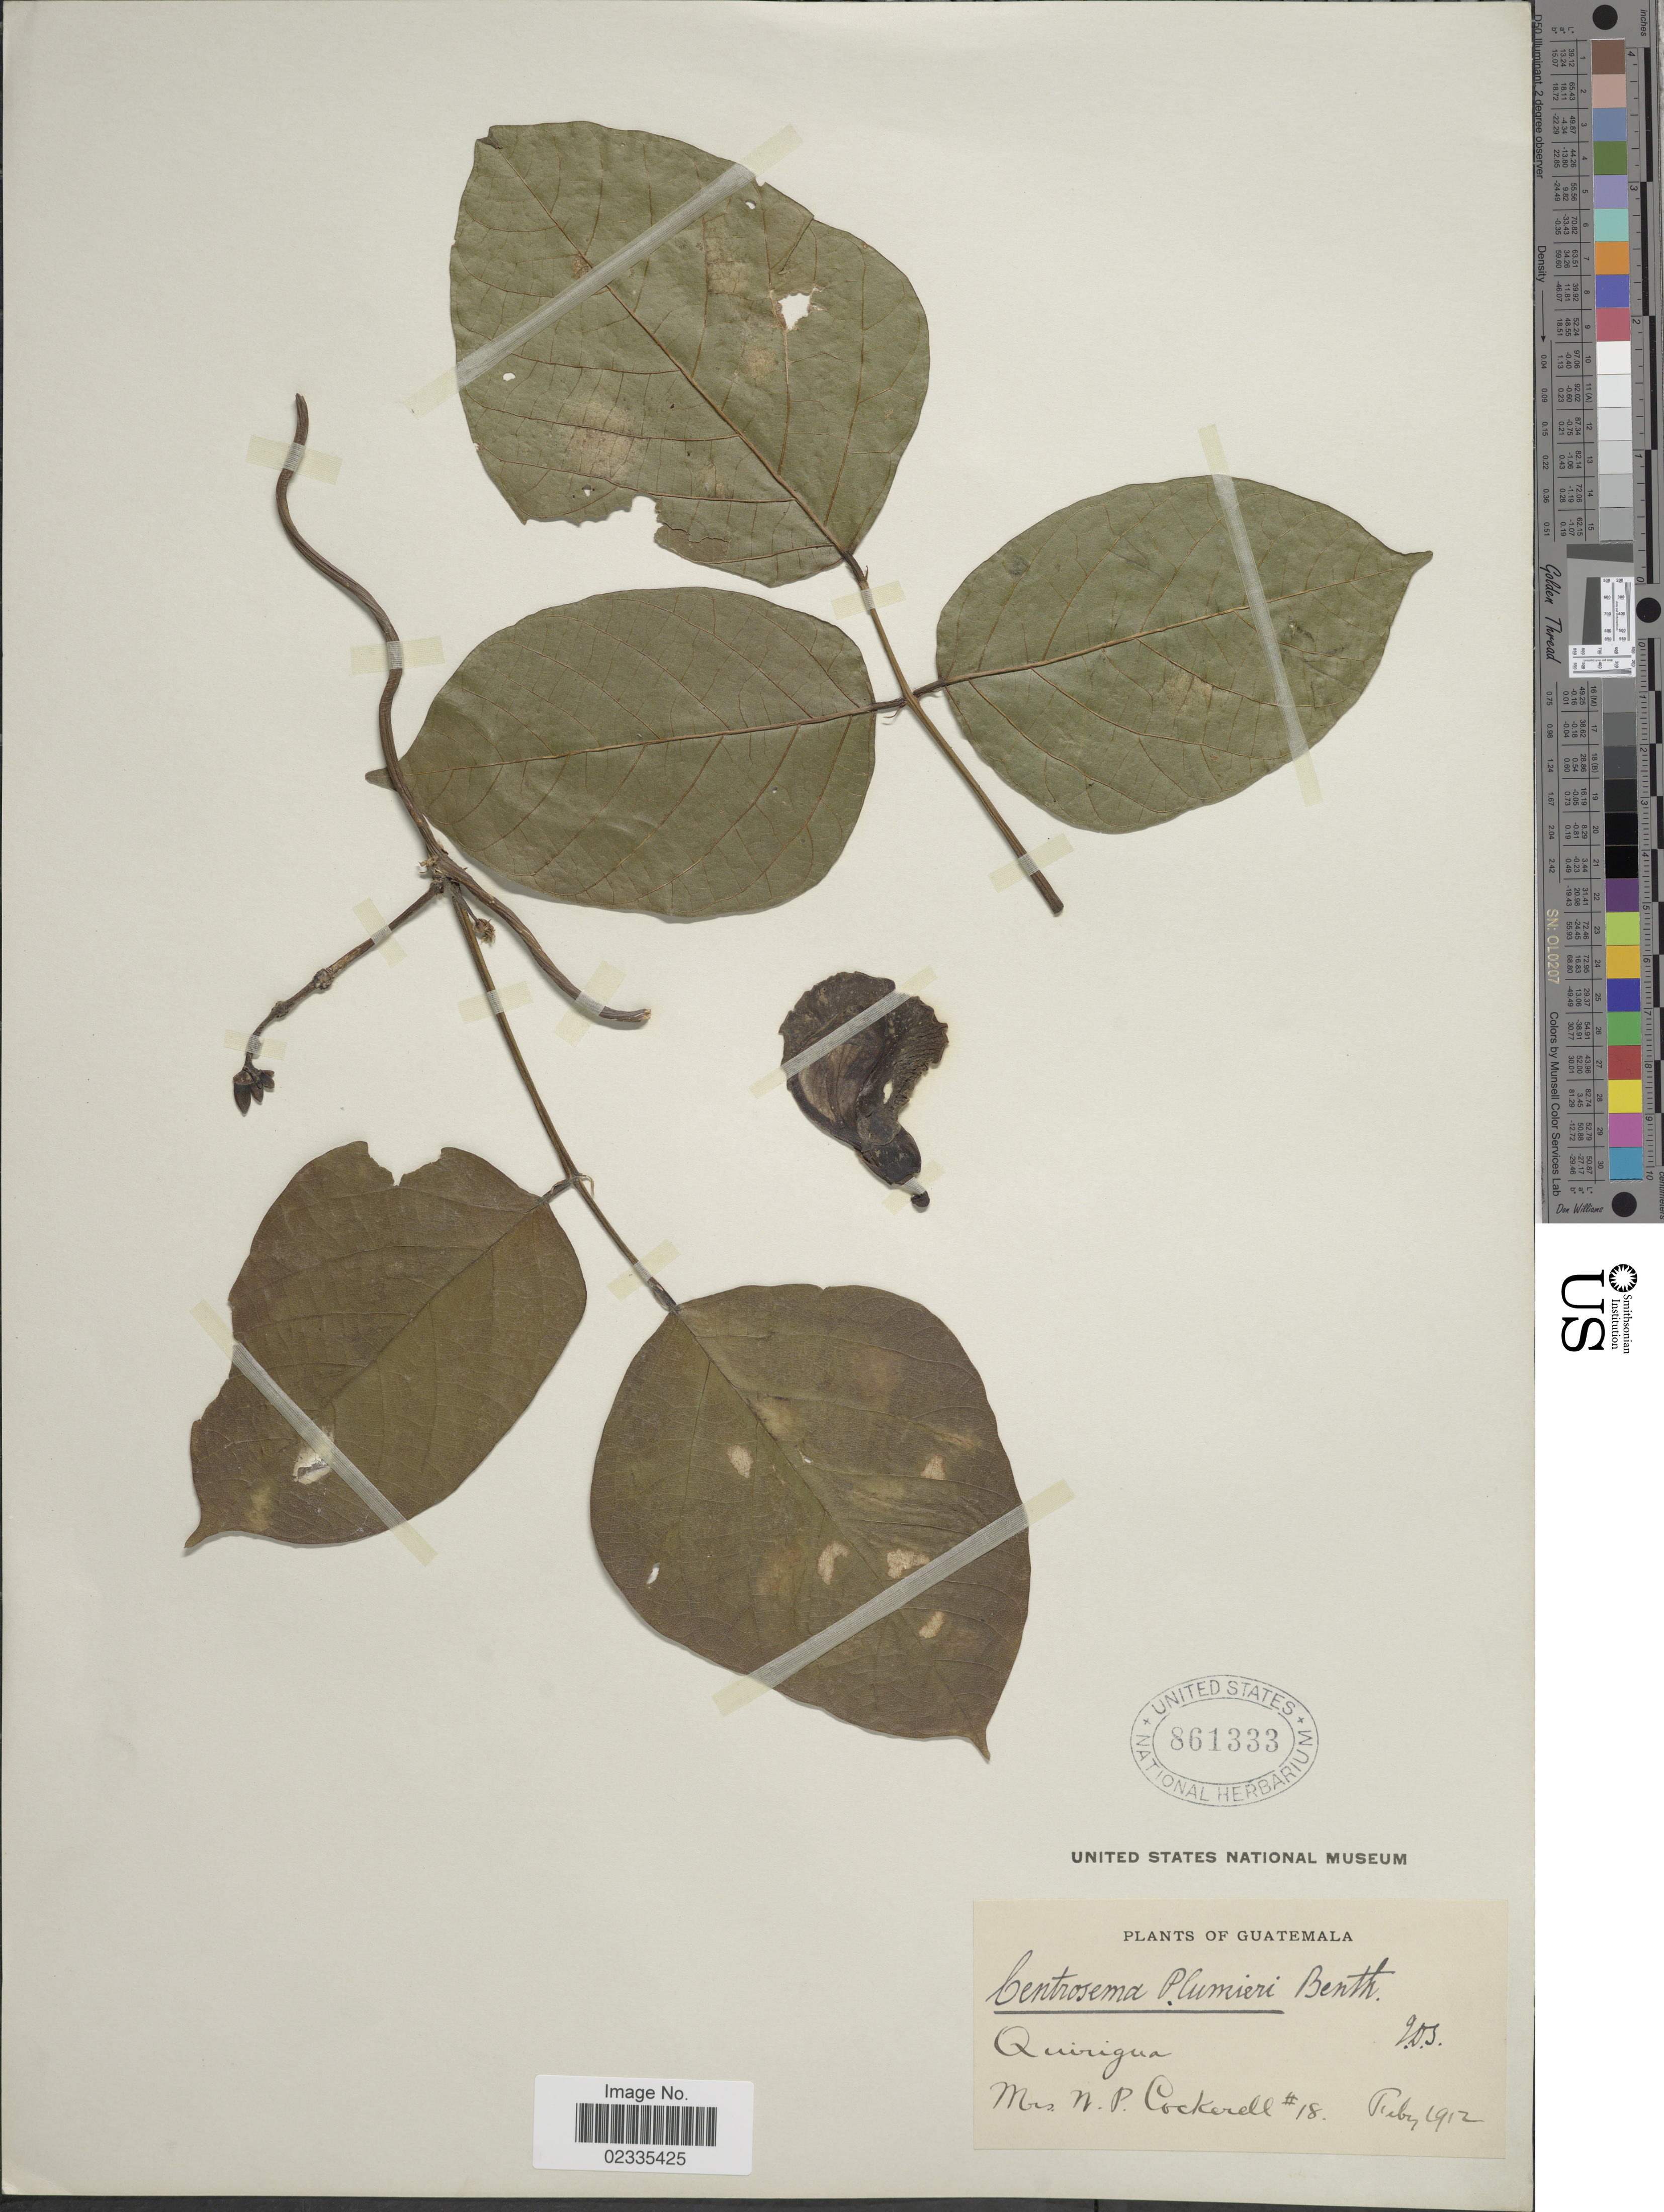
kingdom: Plantae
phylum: Tracheophyta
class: Magnoliopsida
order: Fabales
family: Fabaceae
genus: Centrosema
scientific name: Centrosema plumieri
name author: (Turpin ex Pers.) Benth.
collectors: W. Cockerell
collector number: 18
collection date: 1912-02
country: Guatemala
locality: Quirigua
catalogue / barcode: US 861333